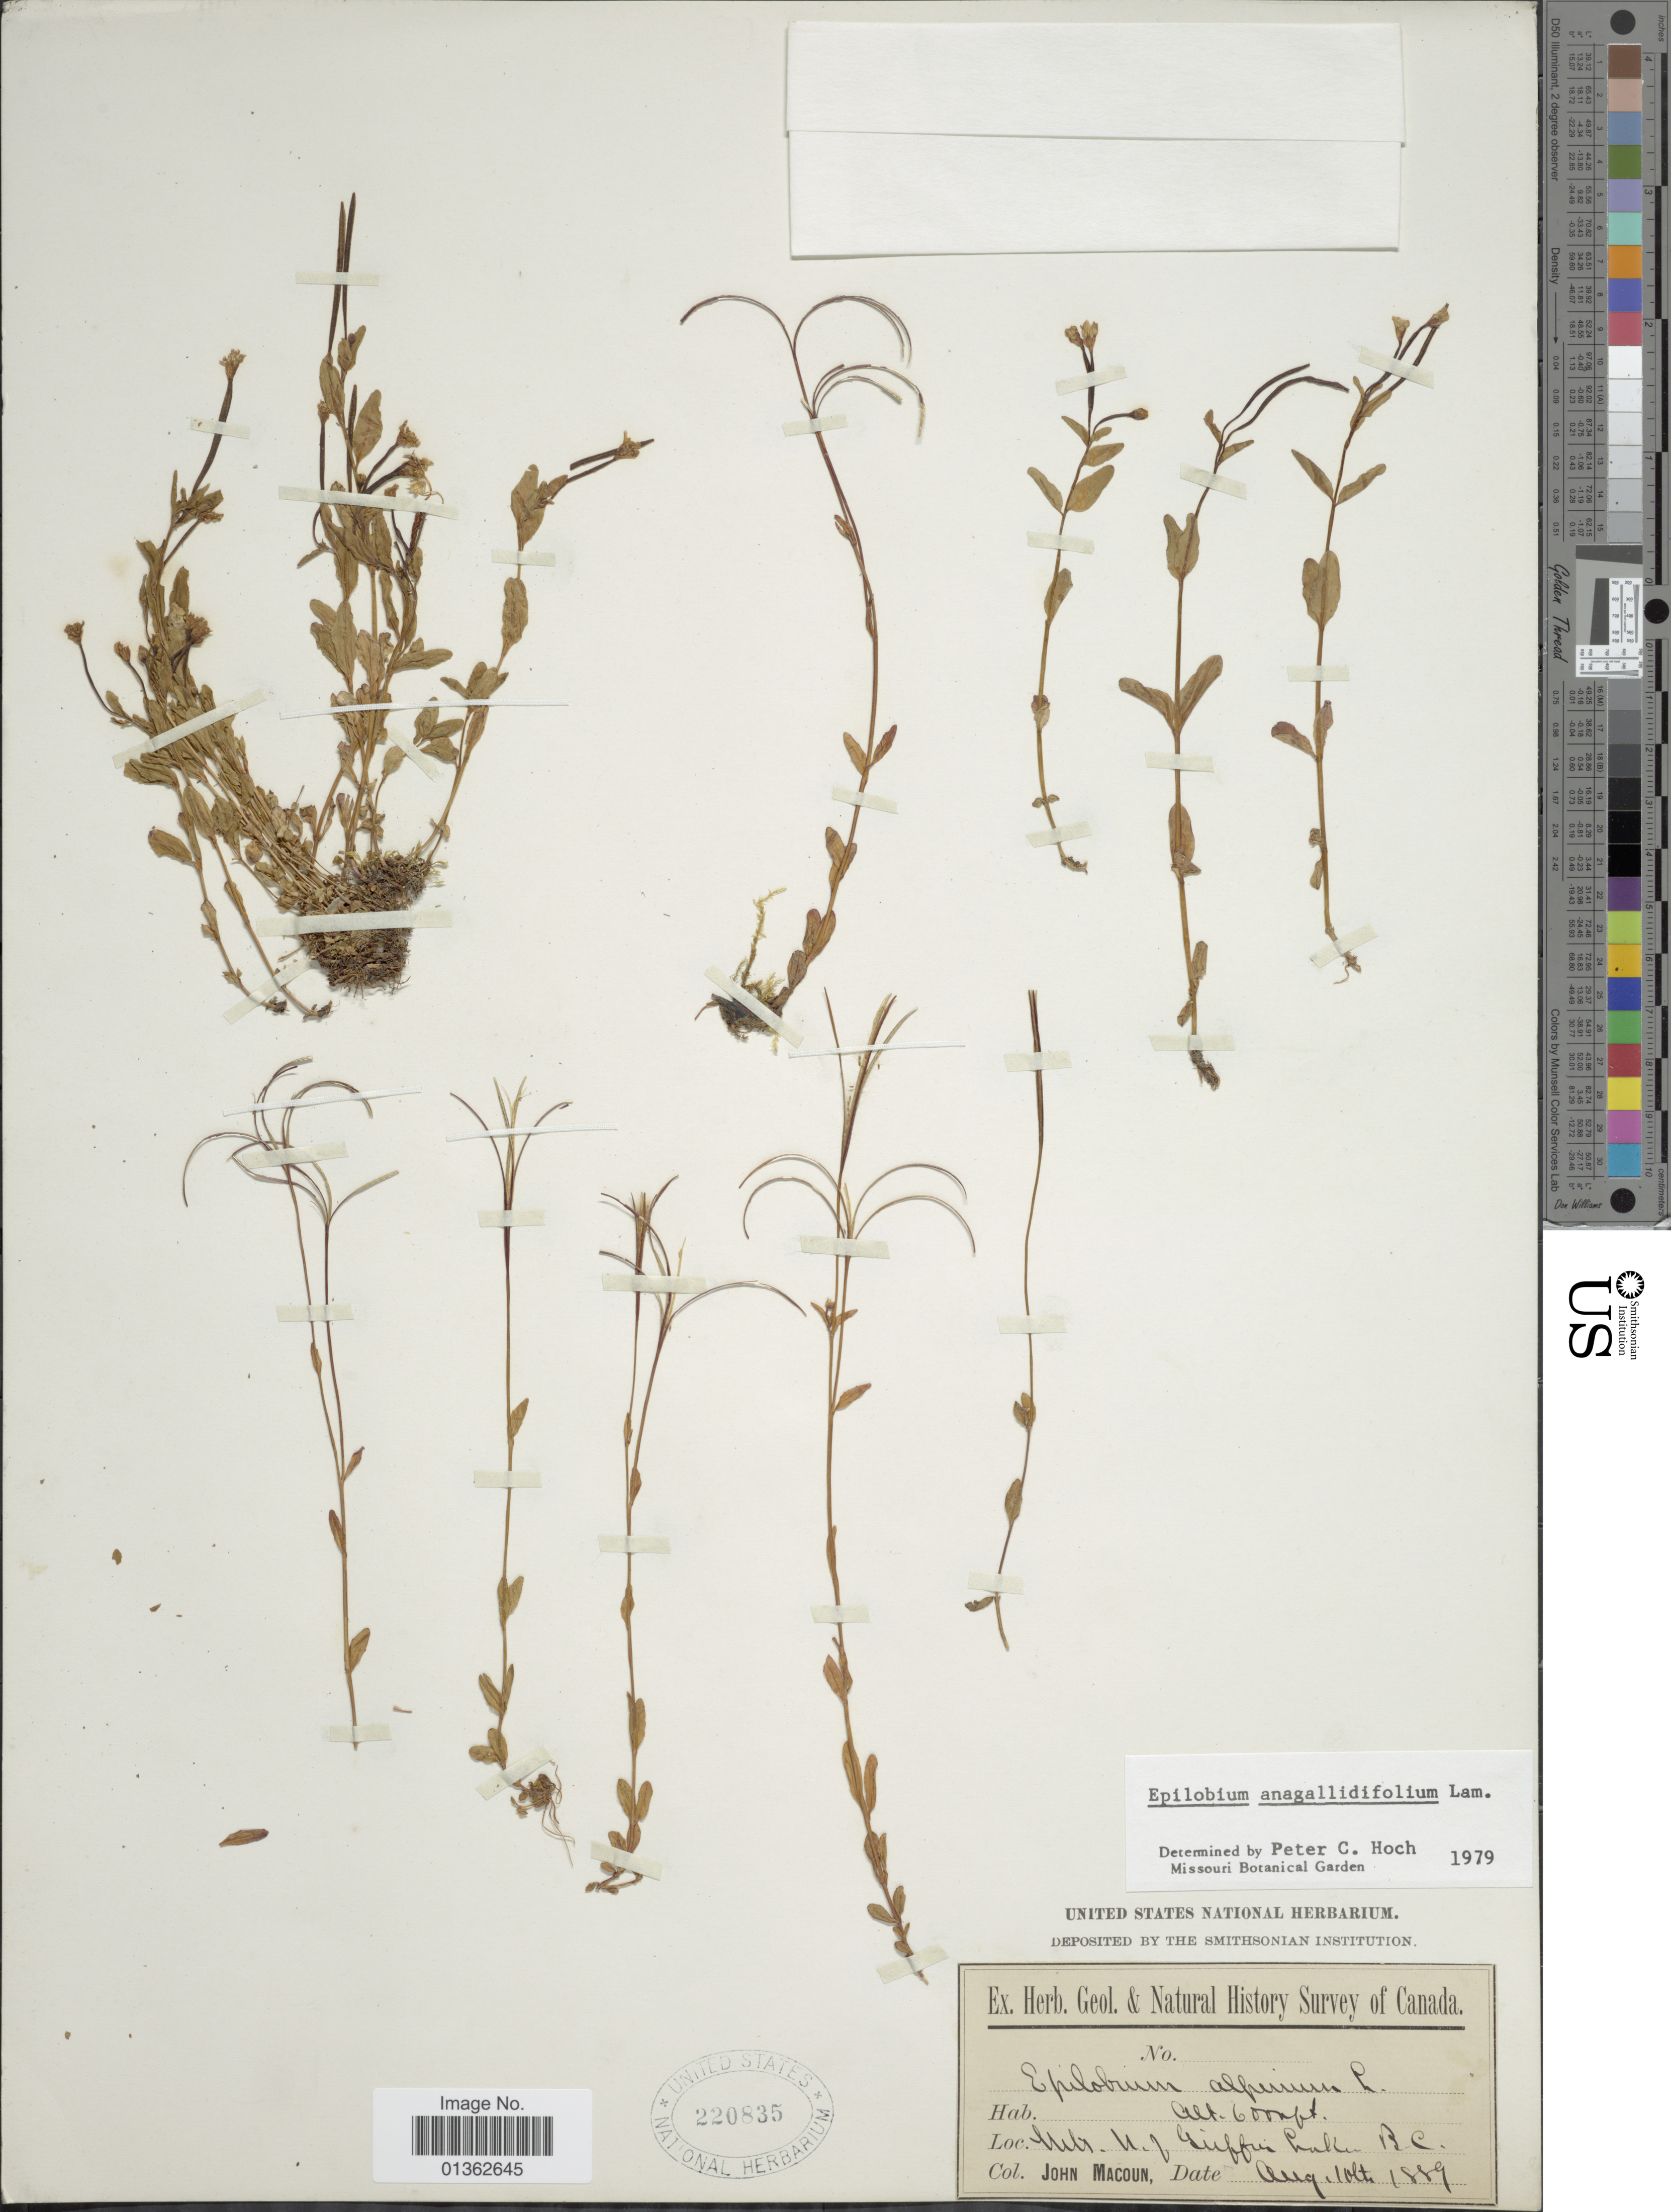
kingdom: Plantae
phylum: Tracheophyta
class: Magnoliopsida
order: Myrtales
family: Onagraceae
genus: Epilobium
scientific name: Epilobium anagallidifolium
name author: Lam.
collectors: J. Macoun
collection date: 1889-08-10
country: Canada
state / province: British Columbia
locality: Mt. N.J. Griffin Lake.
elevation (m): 1829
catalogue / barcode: US 220835